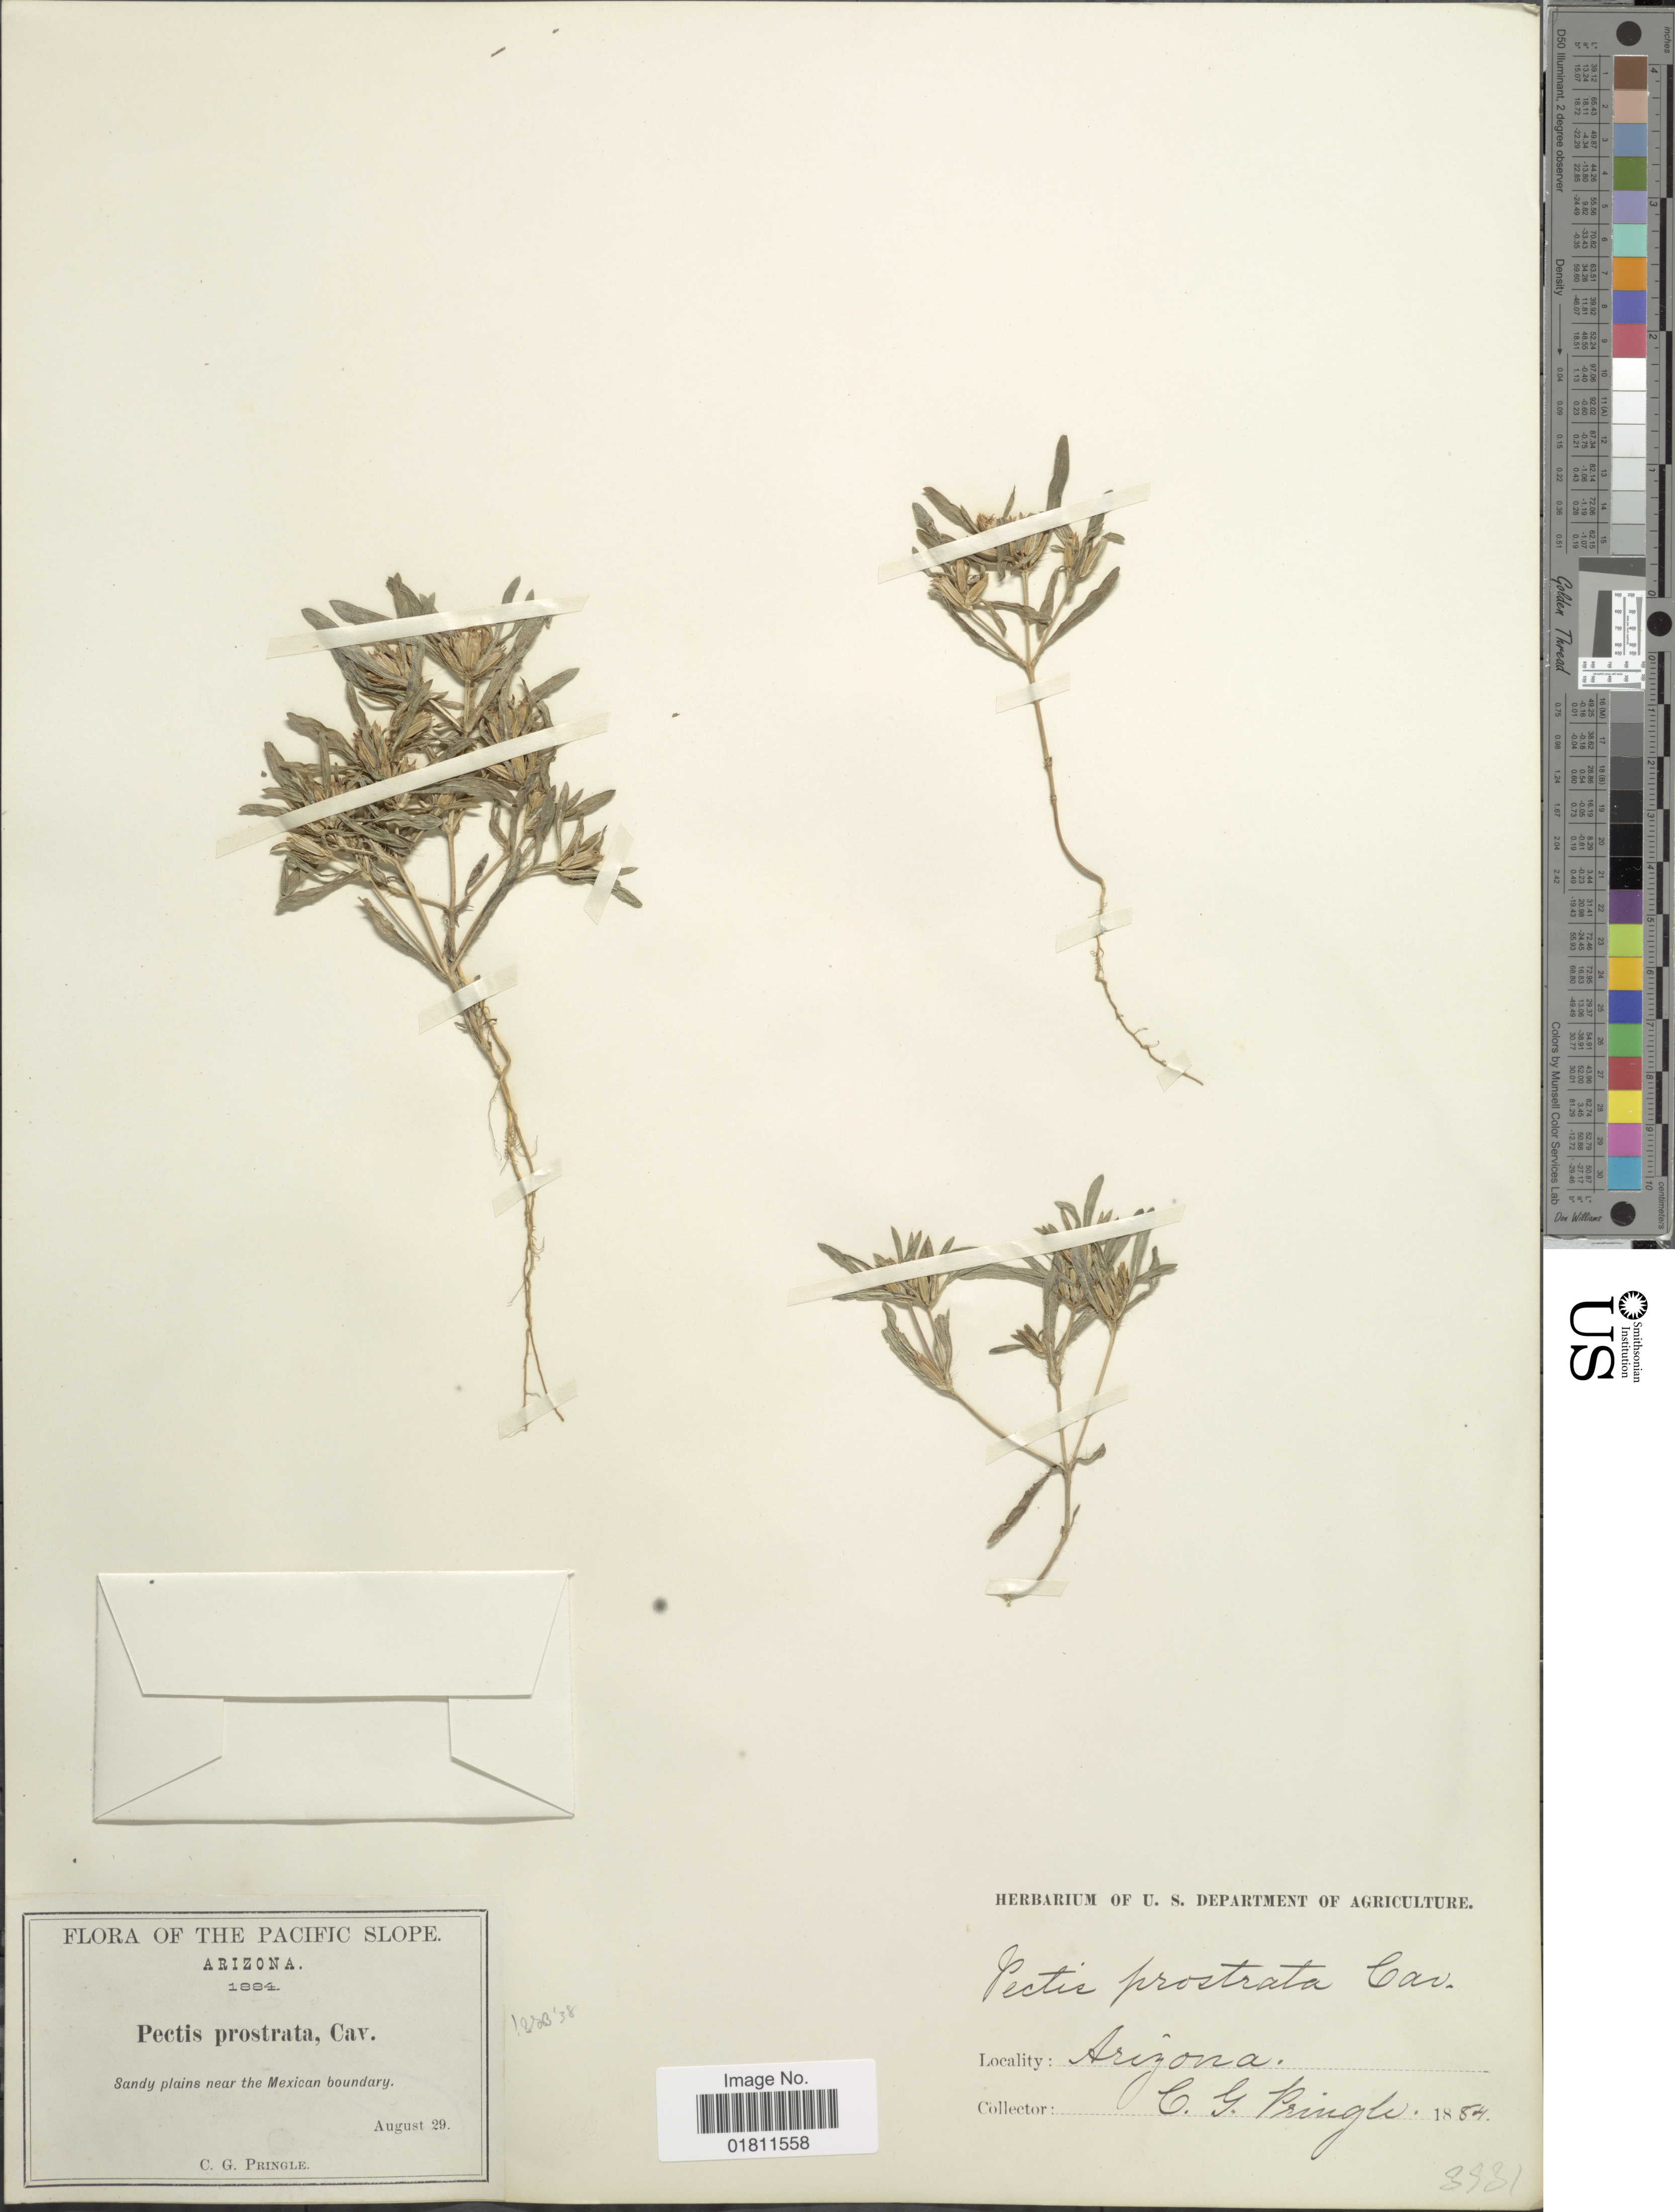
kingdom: Plantae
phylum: Tracheophyta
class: Magnoliopsida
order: Asterales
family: Asteraceae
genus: Pectis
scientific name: Pectis prostrata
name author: Cav.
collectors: C. G. Pringle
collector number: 3931*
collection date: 1884-08-29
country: United States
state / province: Arizona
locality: Pacific Slope, Arizona. Sandy plains near the Mexican boundary.